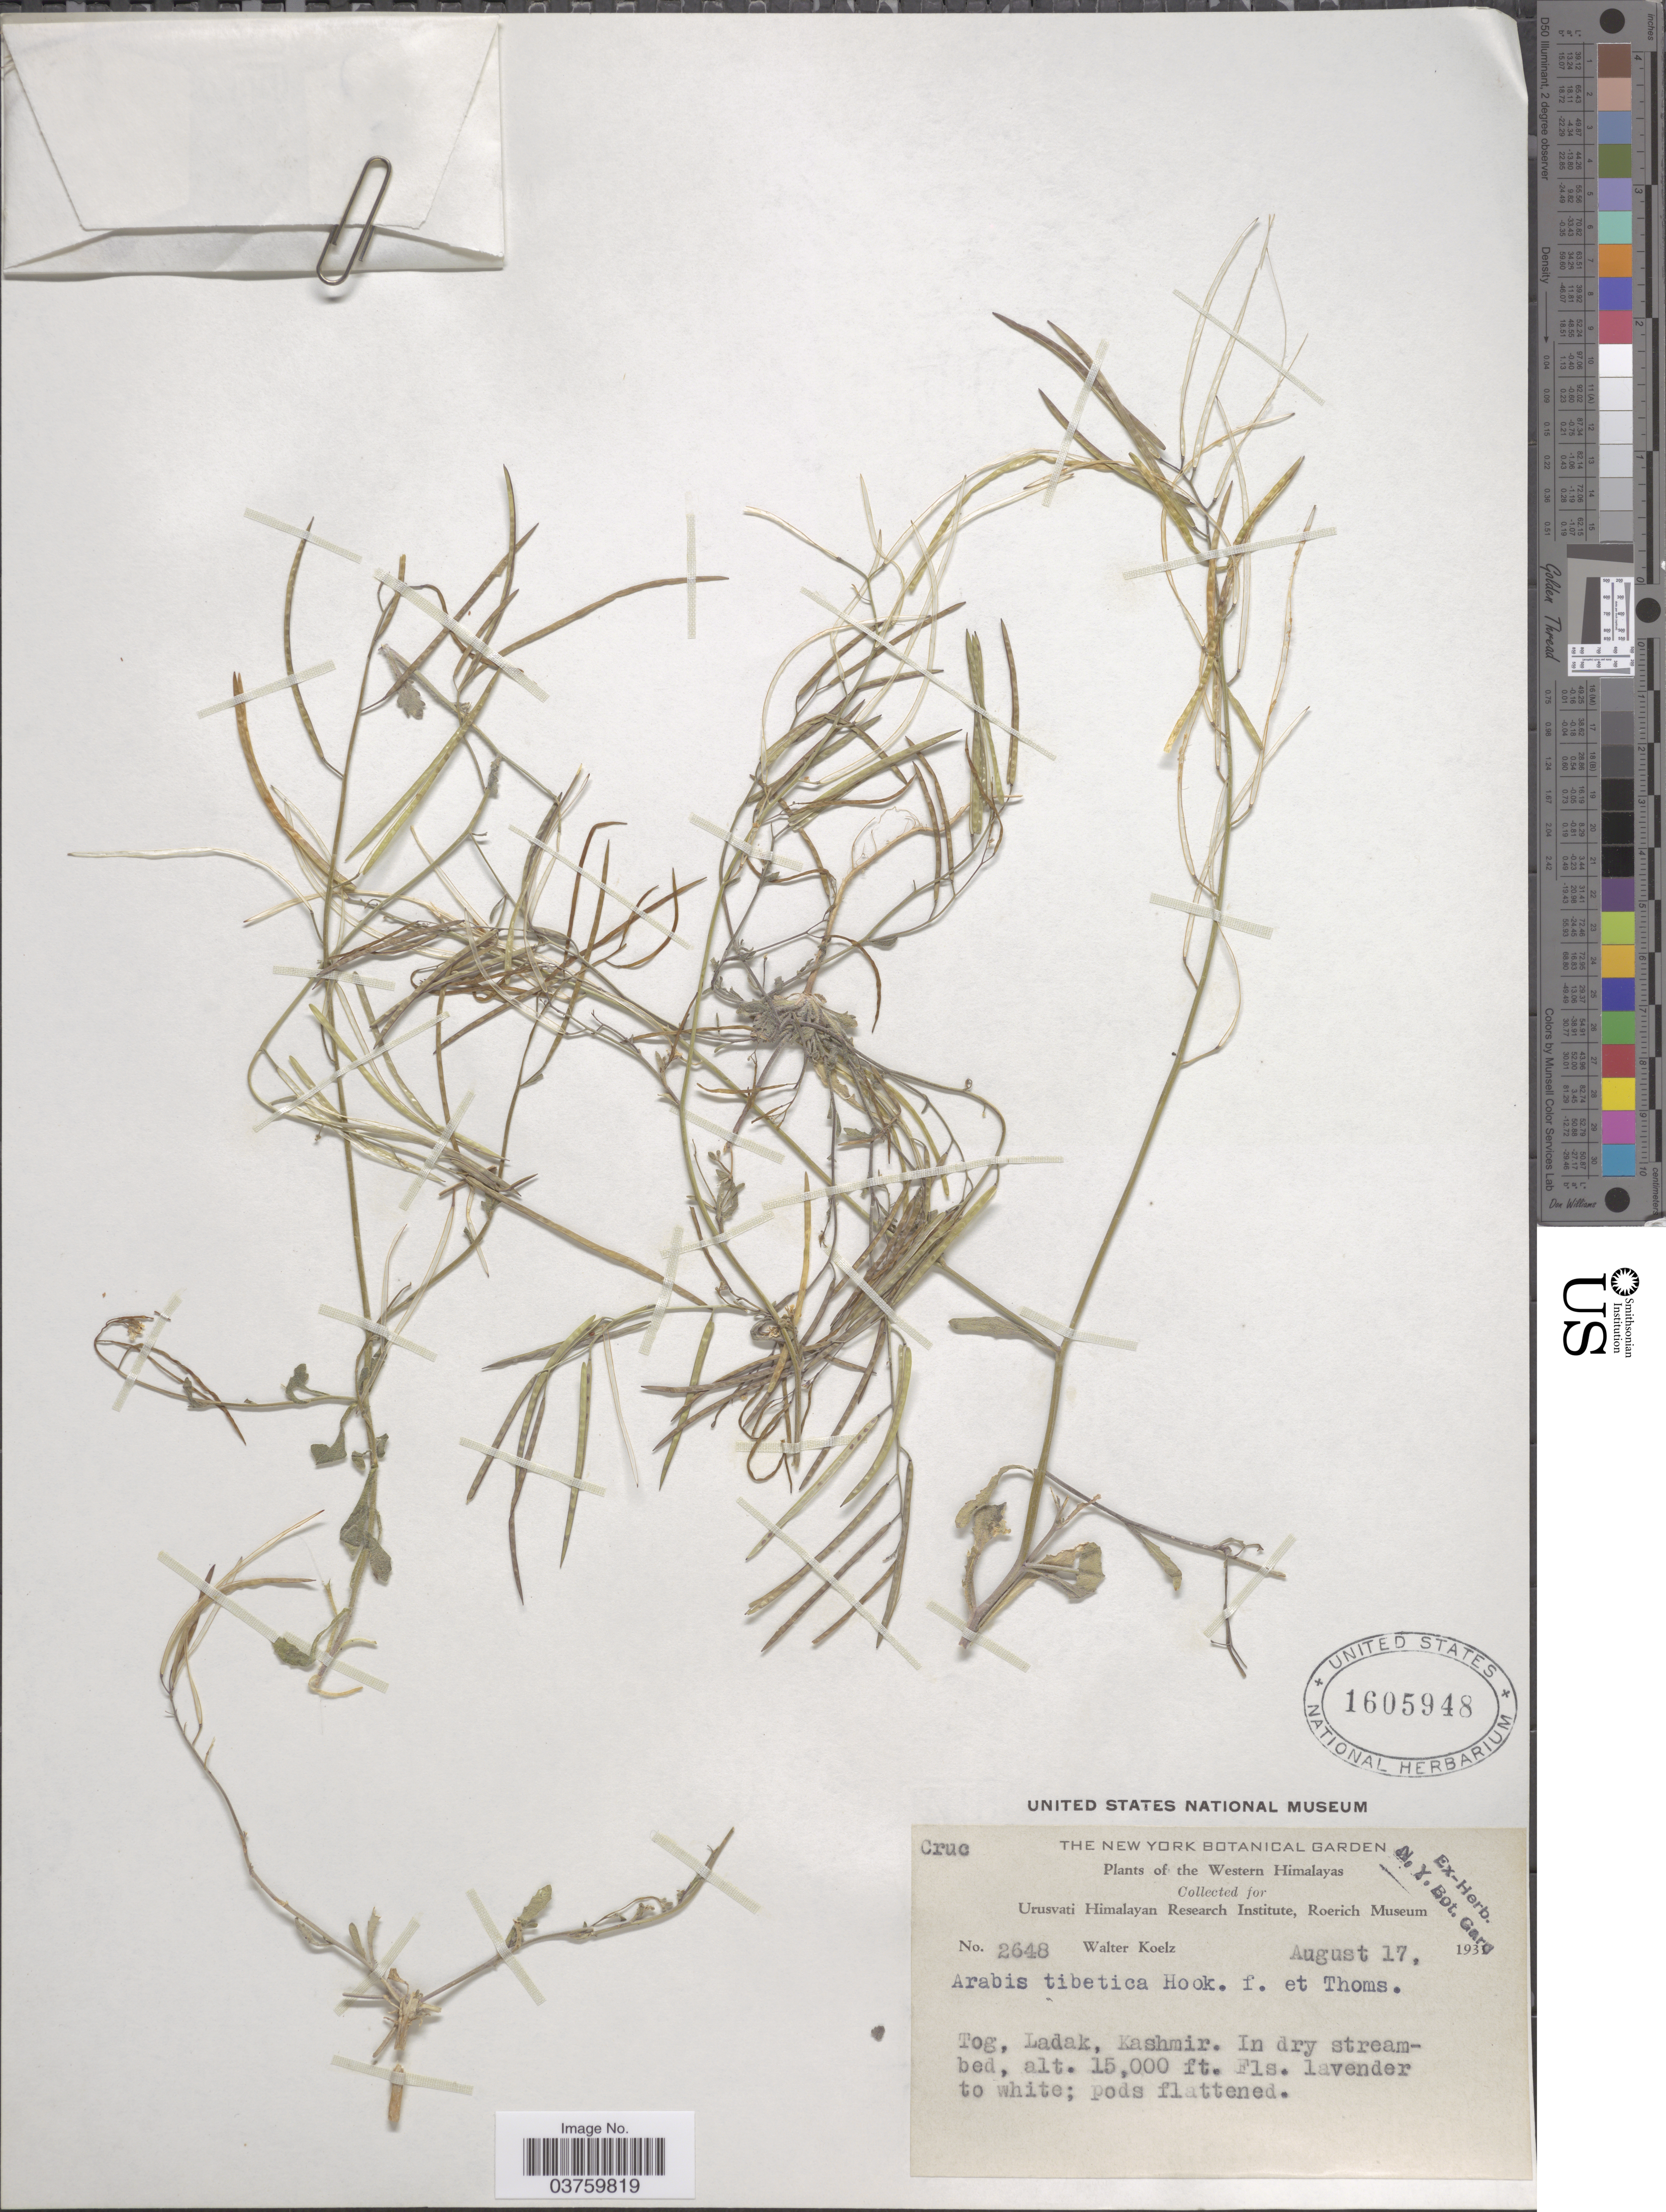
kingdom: Plantae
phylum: Tracheophyta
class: Magnoliopsida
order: Brassicales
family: Brassicaceae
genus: Arabis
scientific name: Arabis tibetica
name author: Hook. f. & Thomson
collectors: W. N. Koelz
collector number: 2648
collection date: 1931-08-17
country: India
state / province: Ladakh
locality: Western Himalayas. Tog, Ladak, Kashmir.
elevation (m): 4572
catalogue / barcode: US 1605948